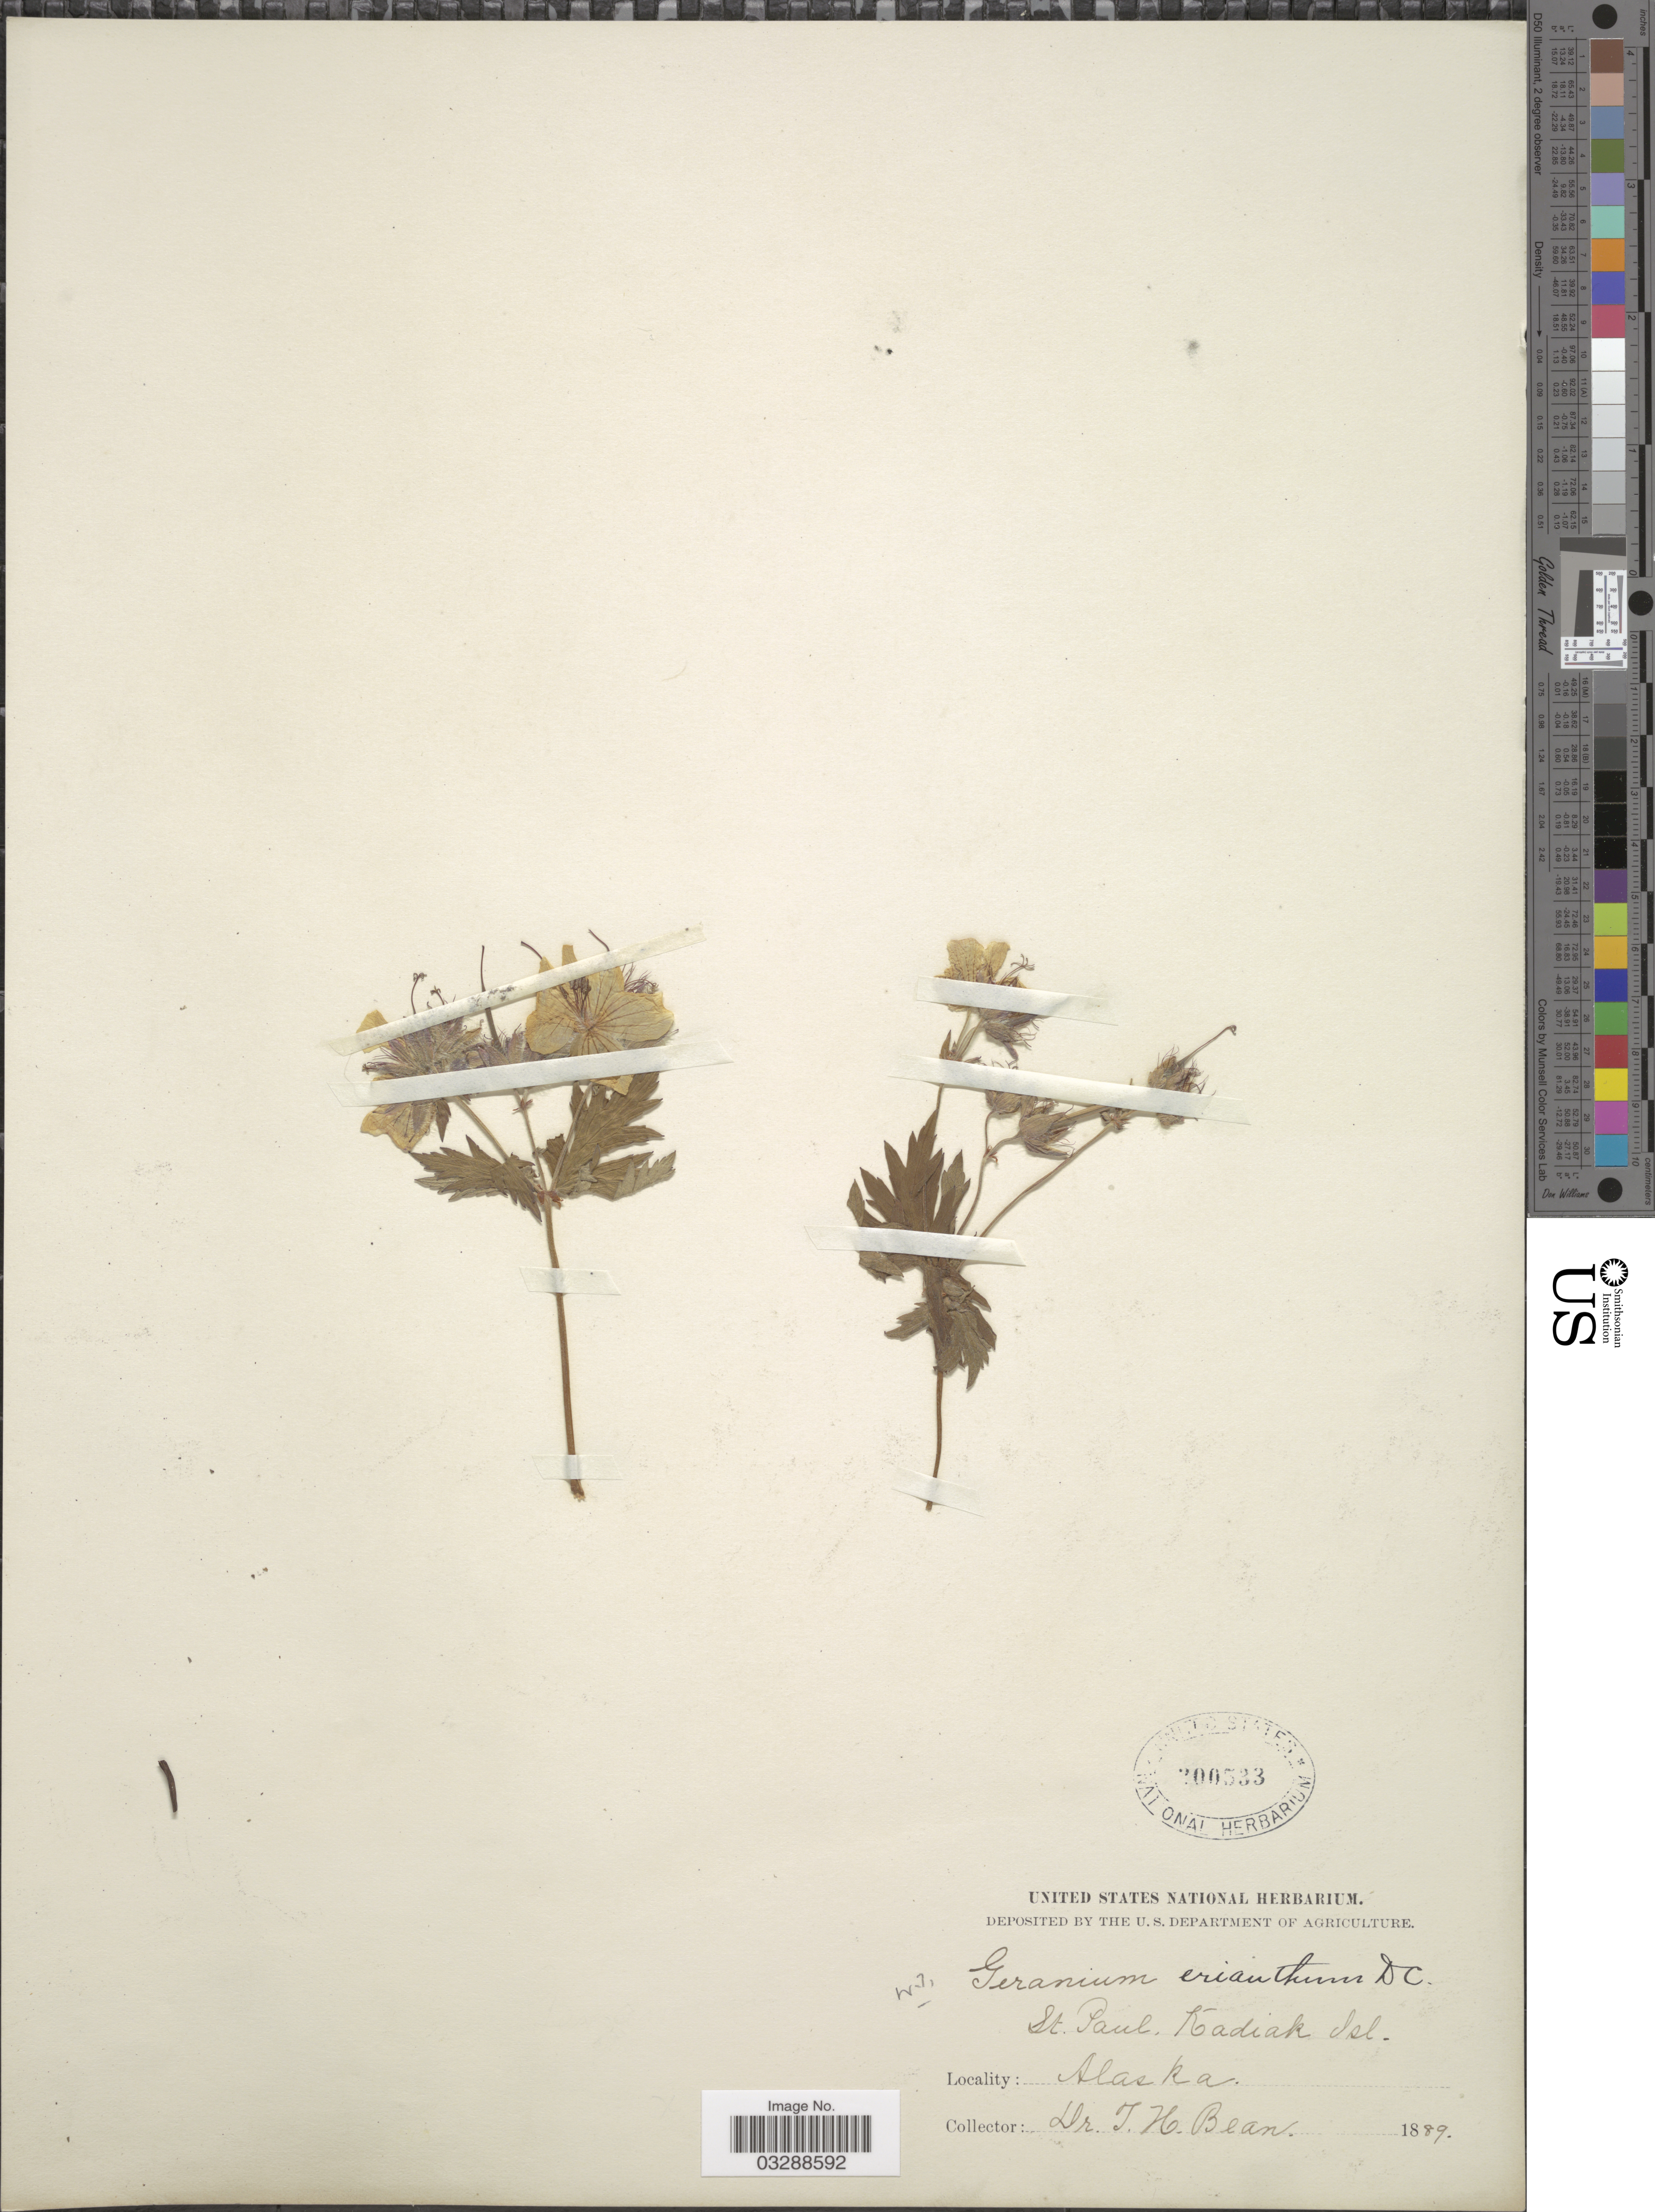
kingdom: Plantae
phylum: Tracheophyta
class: Magnoliopsida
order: Geraniales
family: Geraniaceae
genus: Geranium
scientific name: Geranium erianthum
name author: DC.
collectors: T. Bean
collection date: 1889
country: United States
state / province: Alaska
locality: St. Paul, Kadiak Isl.